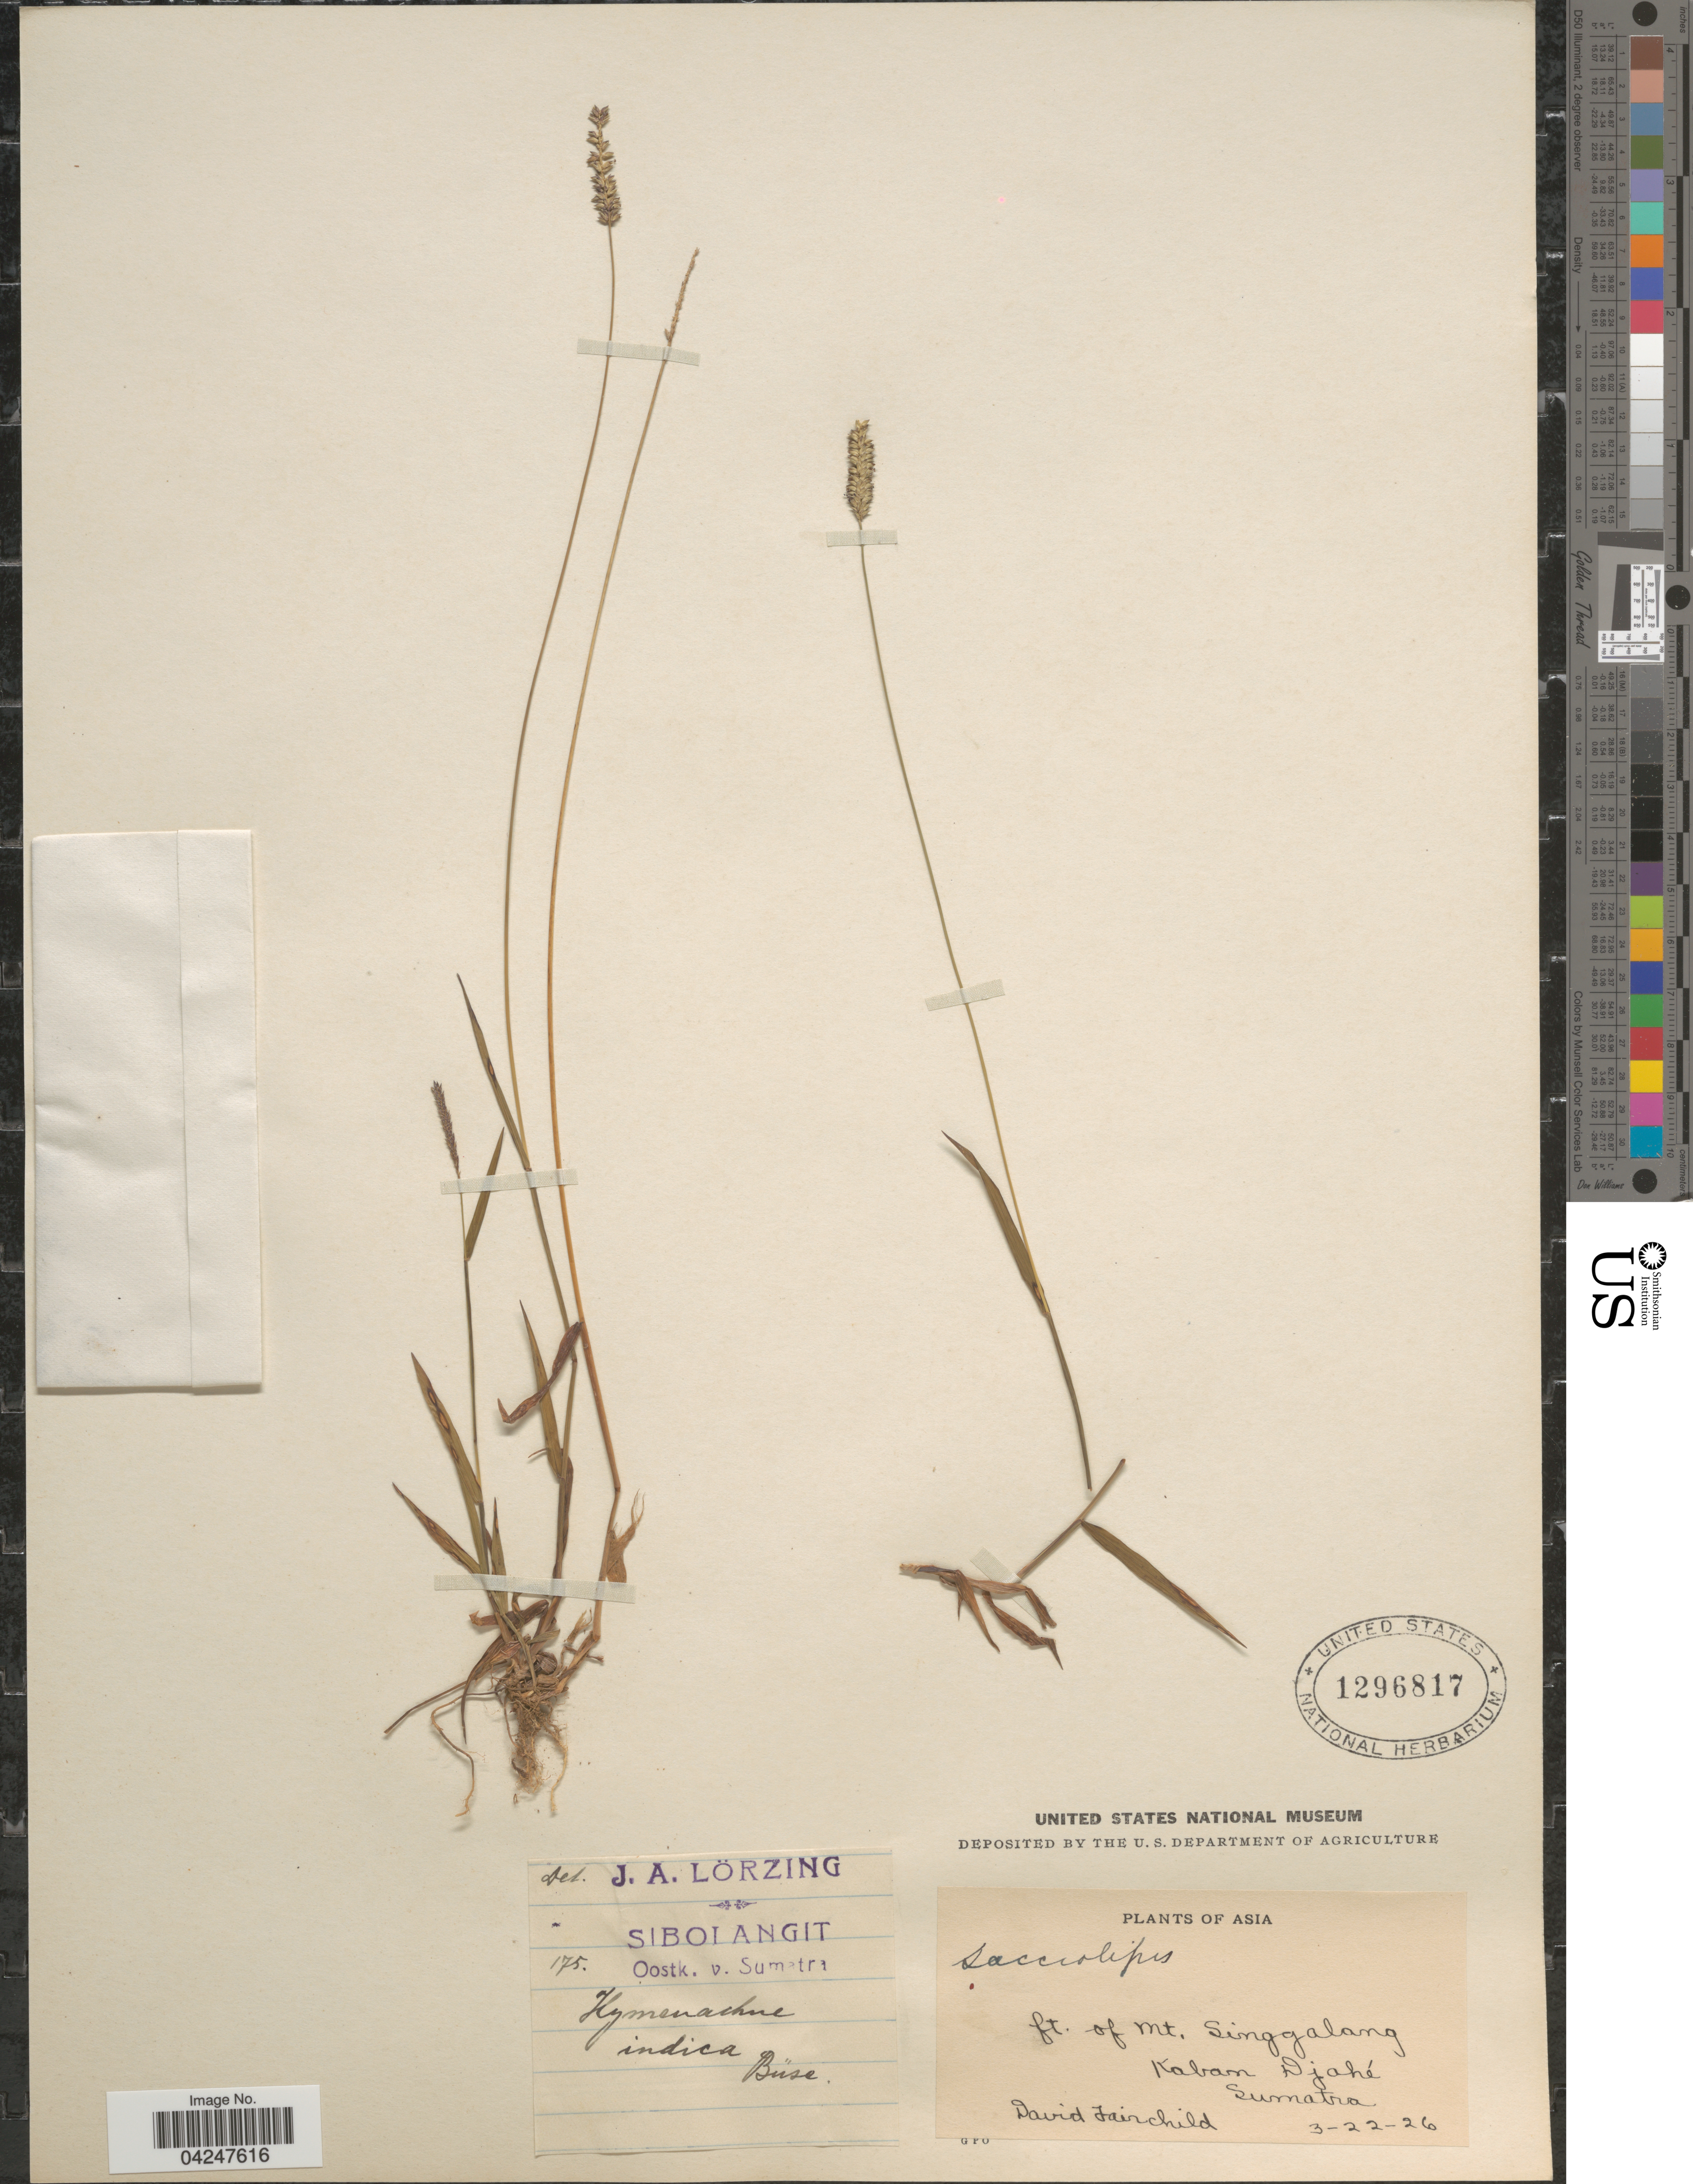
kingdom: Plantae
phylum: Tracheophyta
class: Liliopsida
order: Poales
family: Poaceae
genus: Sacciolepis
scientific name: Sacciolepis indica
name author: (L.) Chase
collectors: D. Fairchild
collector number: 175?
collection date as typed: Transcribed d/m/y: 22/3/26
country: Indonesia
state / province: Sumatra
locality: Ft. of Mt. Singgalang. Kaban Djahé.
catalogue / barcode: US 1296817